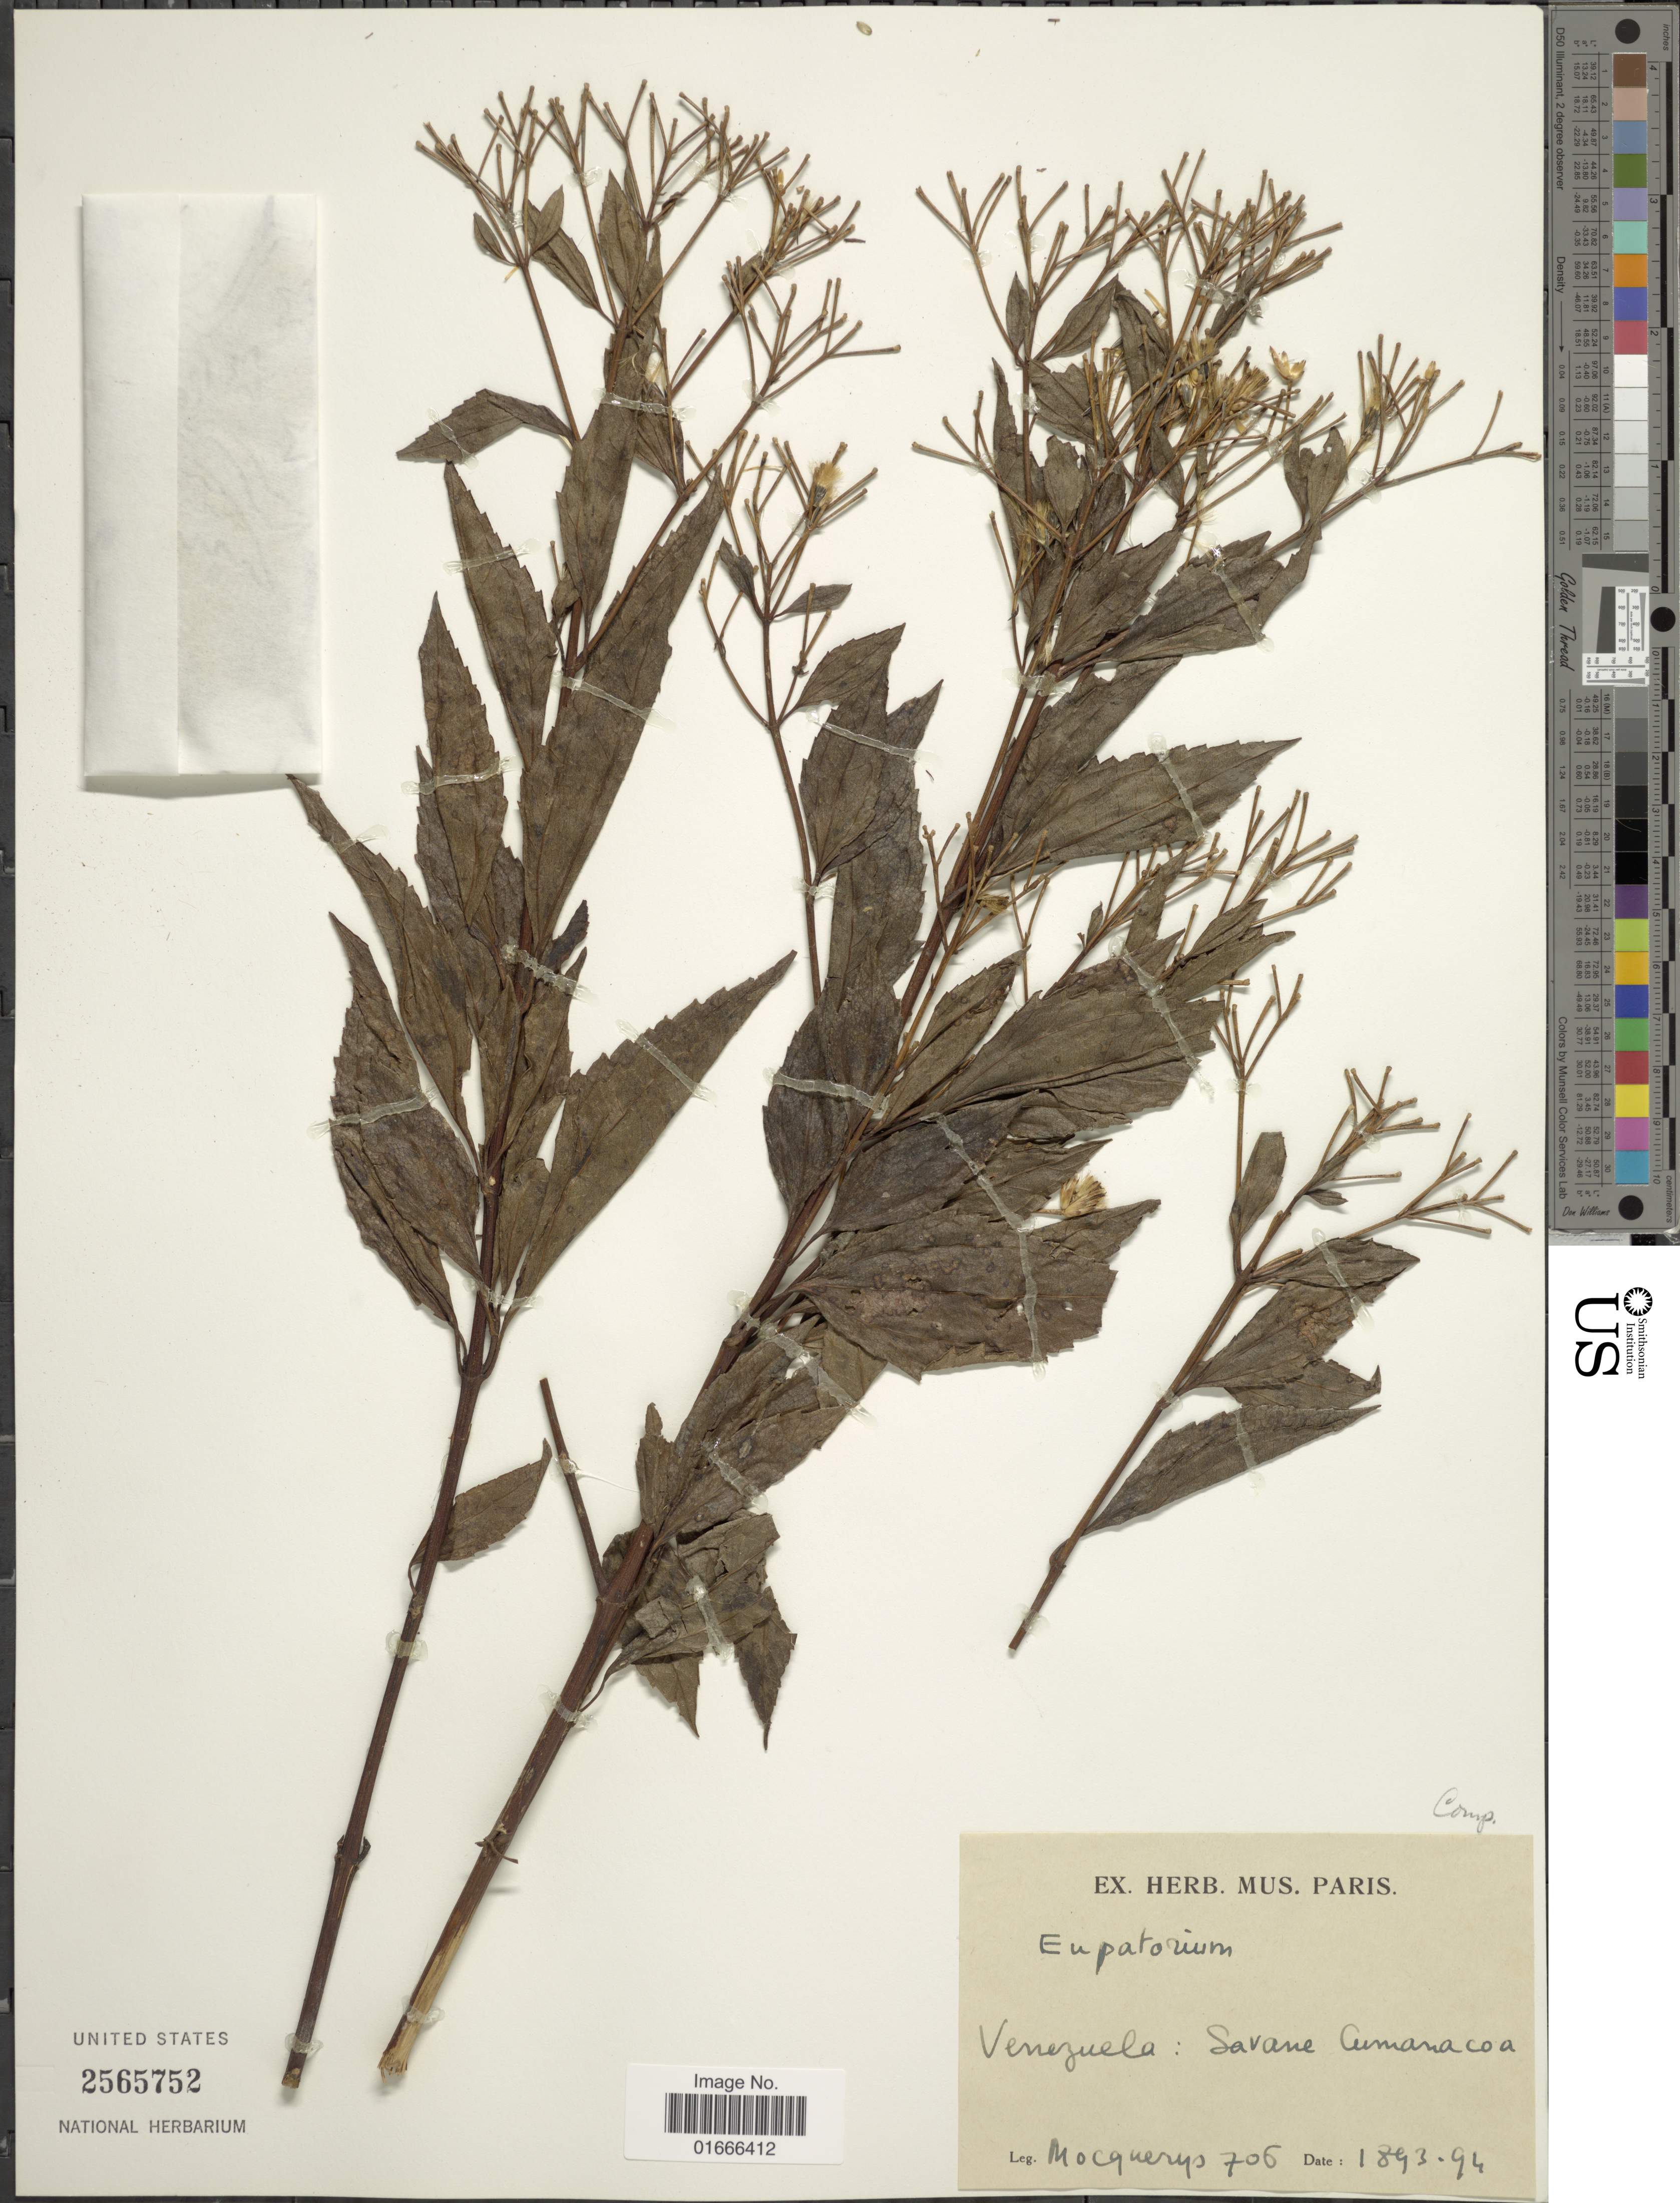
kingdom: Plantae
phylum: Tracheophyta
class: Magnoliopsida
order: Asterales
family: Asteraceae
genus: Chromolaena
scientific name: Chromolaena laevigata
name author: (Lam.) R.M. King & H. Rob.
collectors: A. Mocquerys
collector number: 706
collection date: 1893/1894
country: Venezuela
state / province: Sucre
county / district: Montes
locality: Cumanacoa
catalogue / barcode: US 2565752